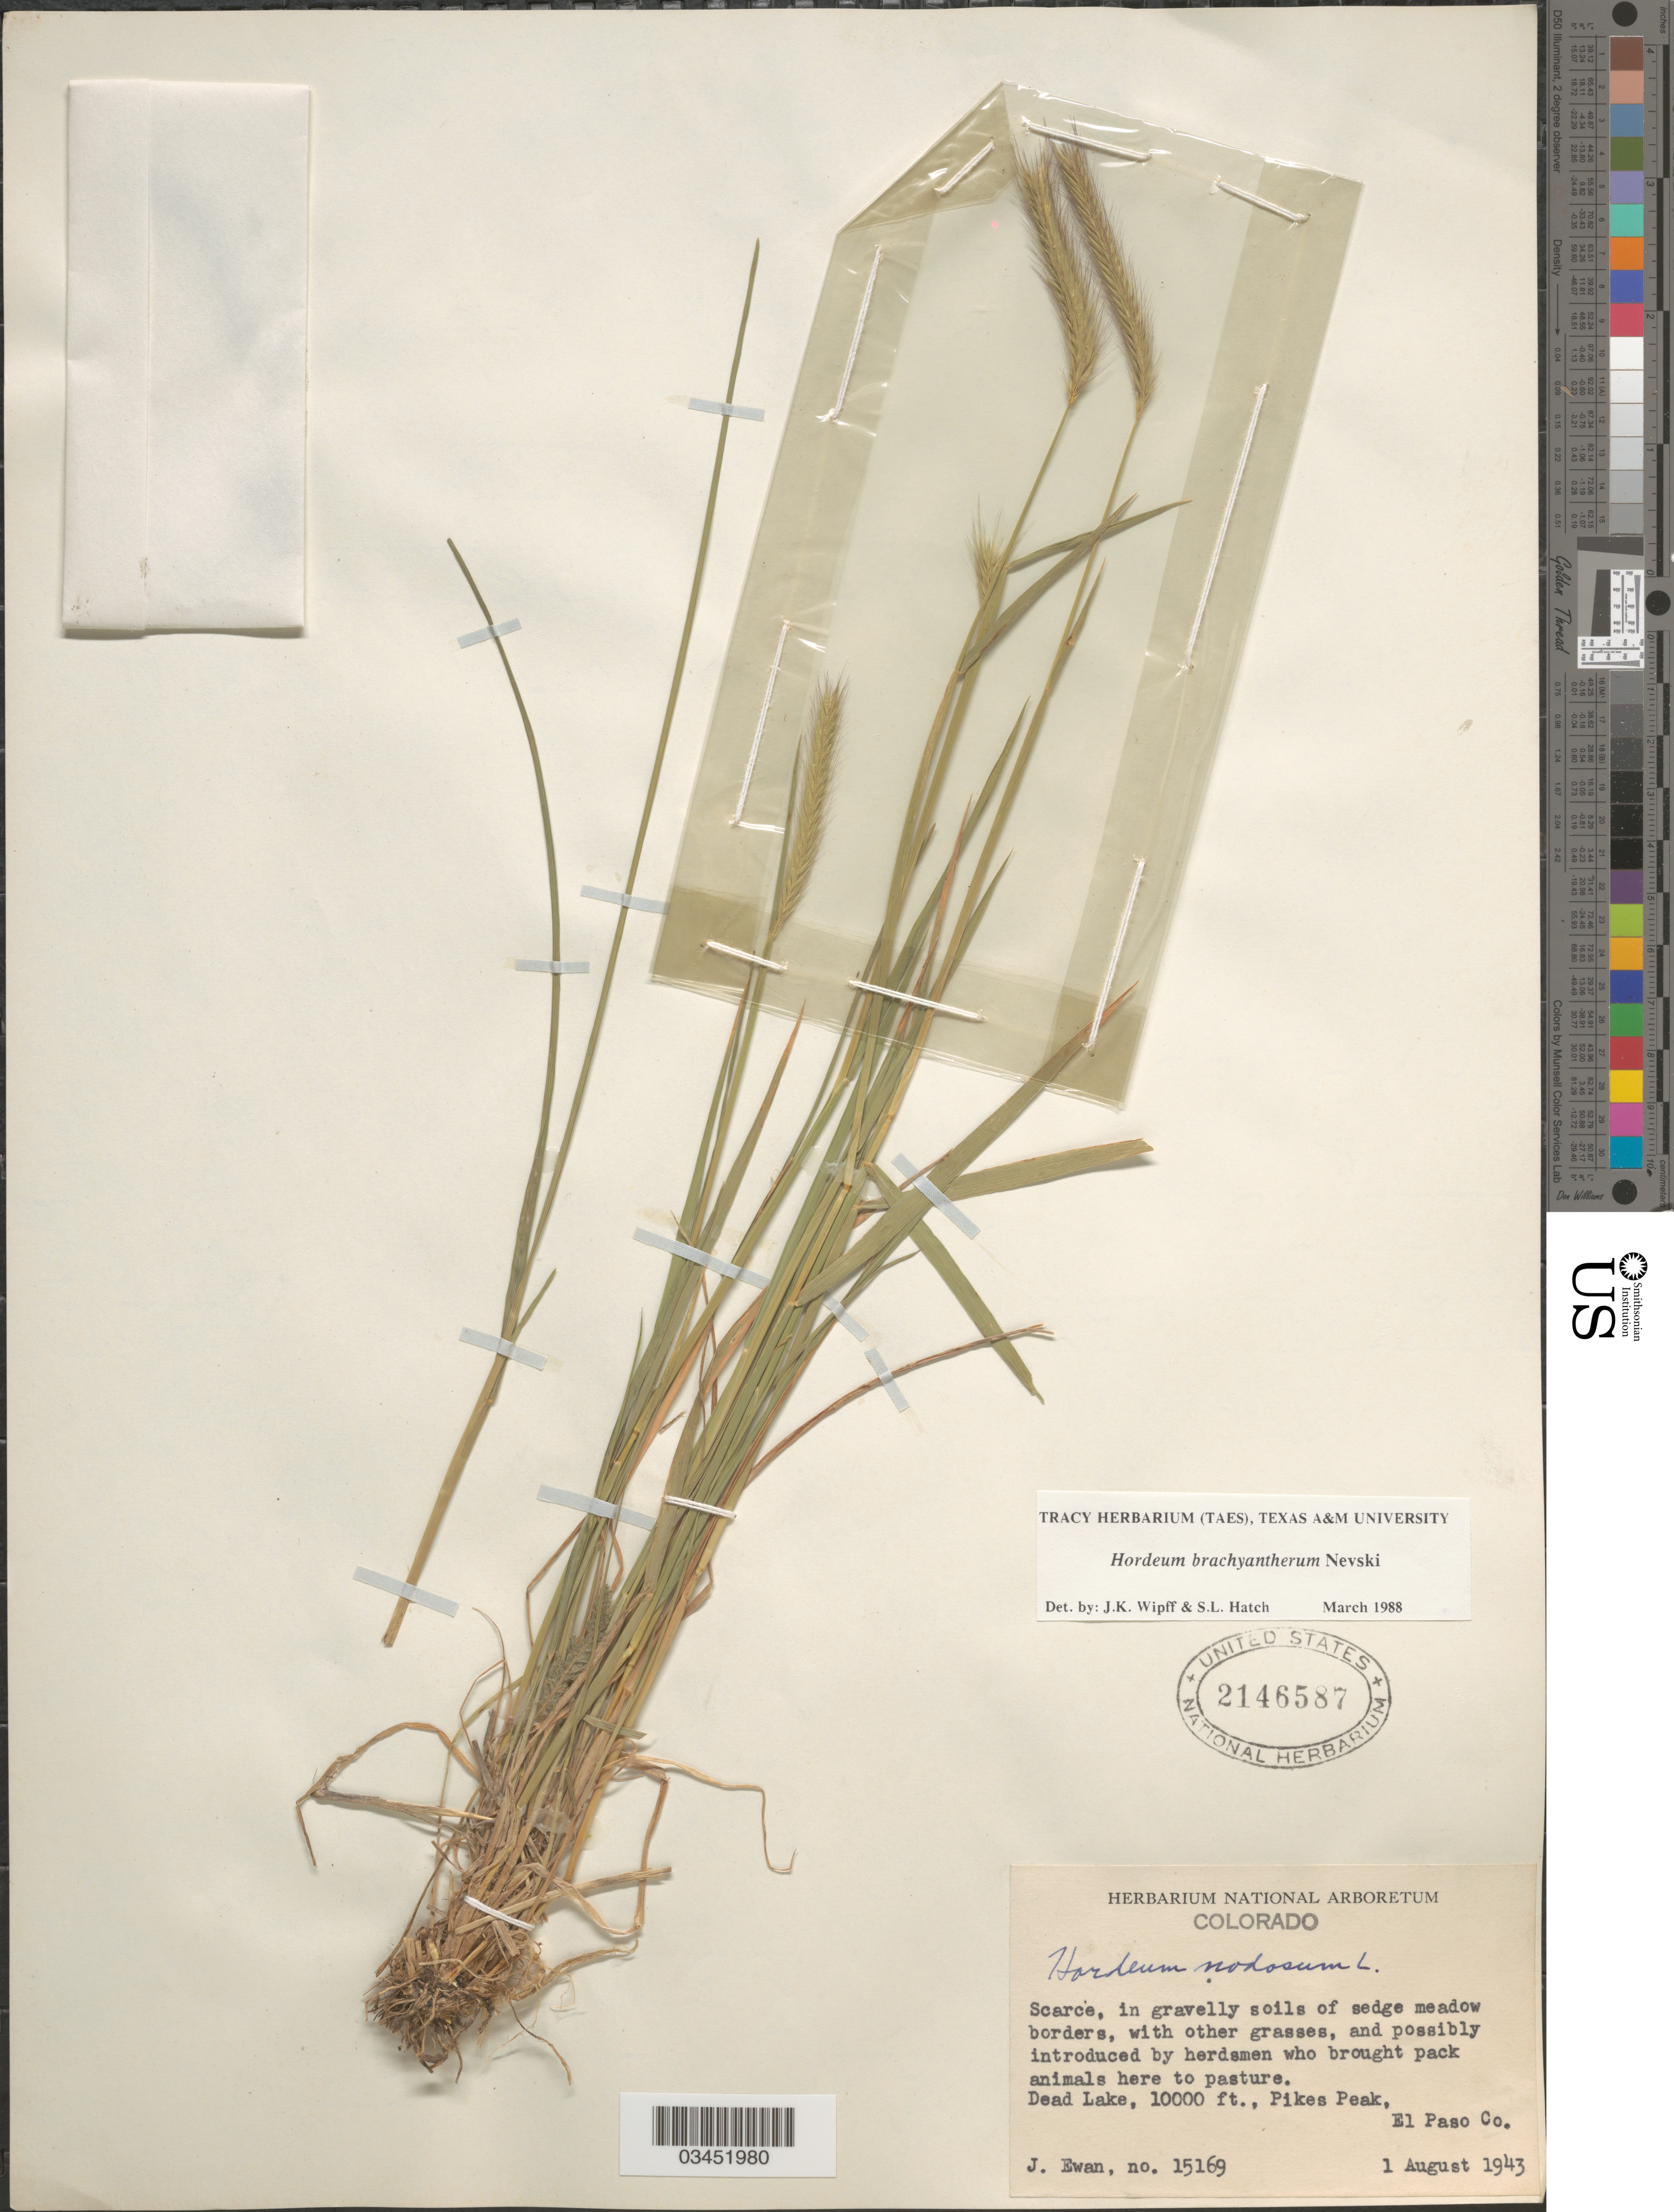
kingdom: Plantae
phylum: Tracheophyta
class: Liliopsida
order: Poales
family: Poaceae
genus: Hordeum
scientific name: Hordeum brachyantherum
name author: Nevski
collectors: J. A. Ewan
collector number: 15169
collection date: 1943-08-01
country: United States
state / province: Colorado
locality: In gravelly soils of sedge meadow. Dead Lake, Pikes Peak. El Paso Co.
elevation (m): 3048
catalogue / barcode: US 2146587